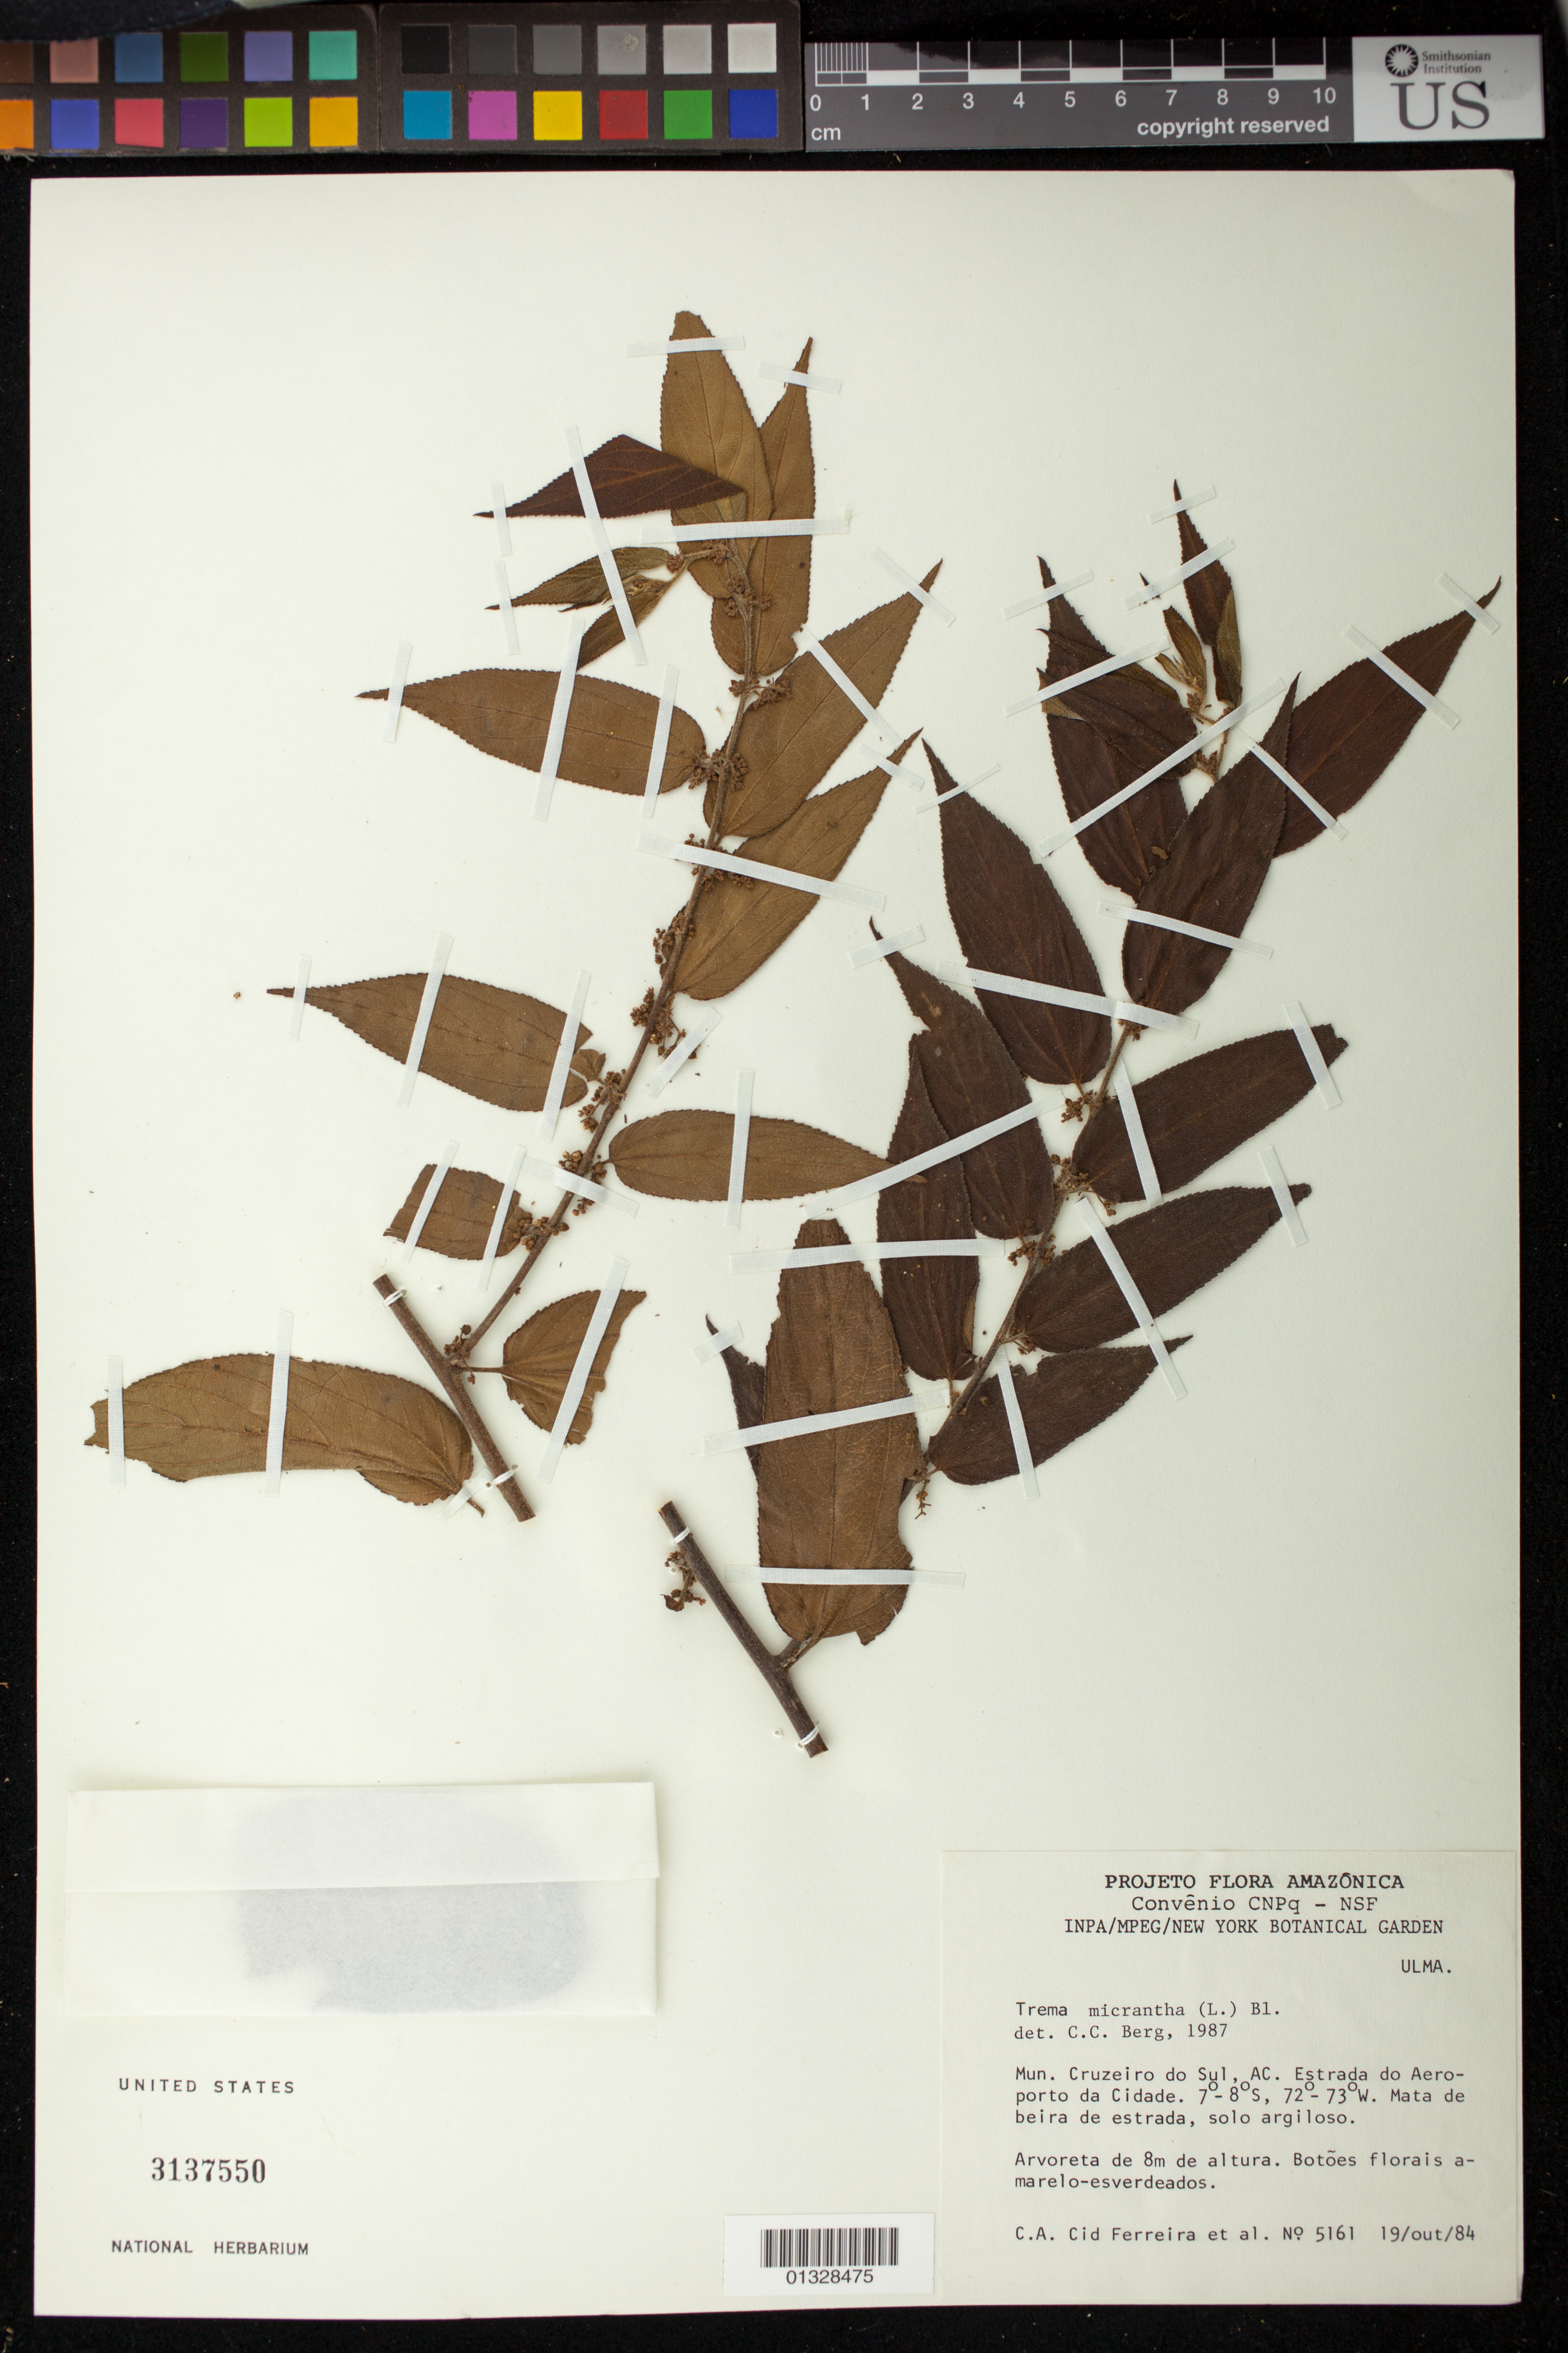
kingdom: Plantae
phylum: Tracheophyta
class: Magnoliopsida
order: Rosales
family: Cannabaceae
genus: Trema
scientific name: Trema micranthum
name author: (L.) Blume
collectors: C. A. Cid Ferreira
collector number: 5161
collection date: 1984-10-19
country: Brazil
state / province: Acre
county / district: Cruzeiro do Sul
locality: Estrada do Aeroporto da Cidade.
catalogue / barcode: US 3137550